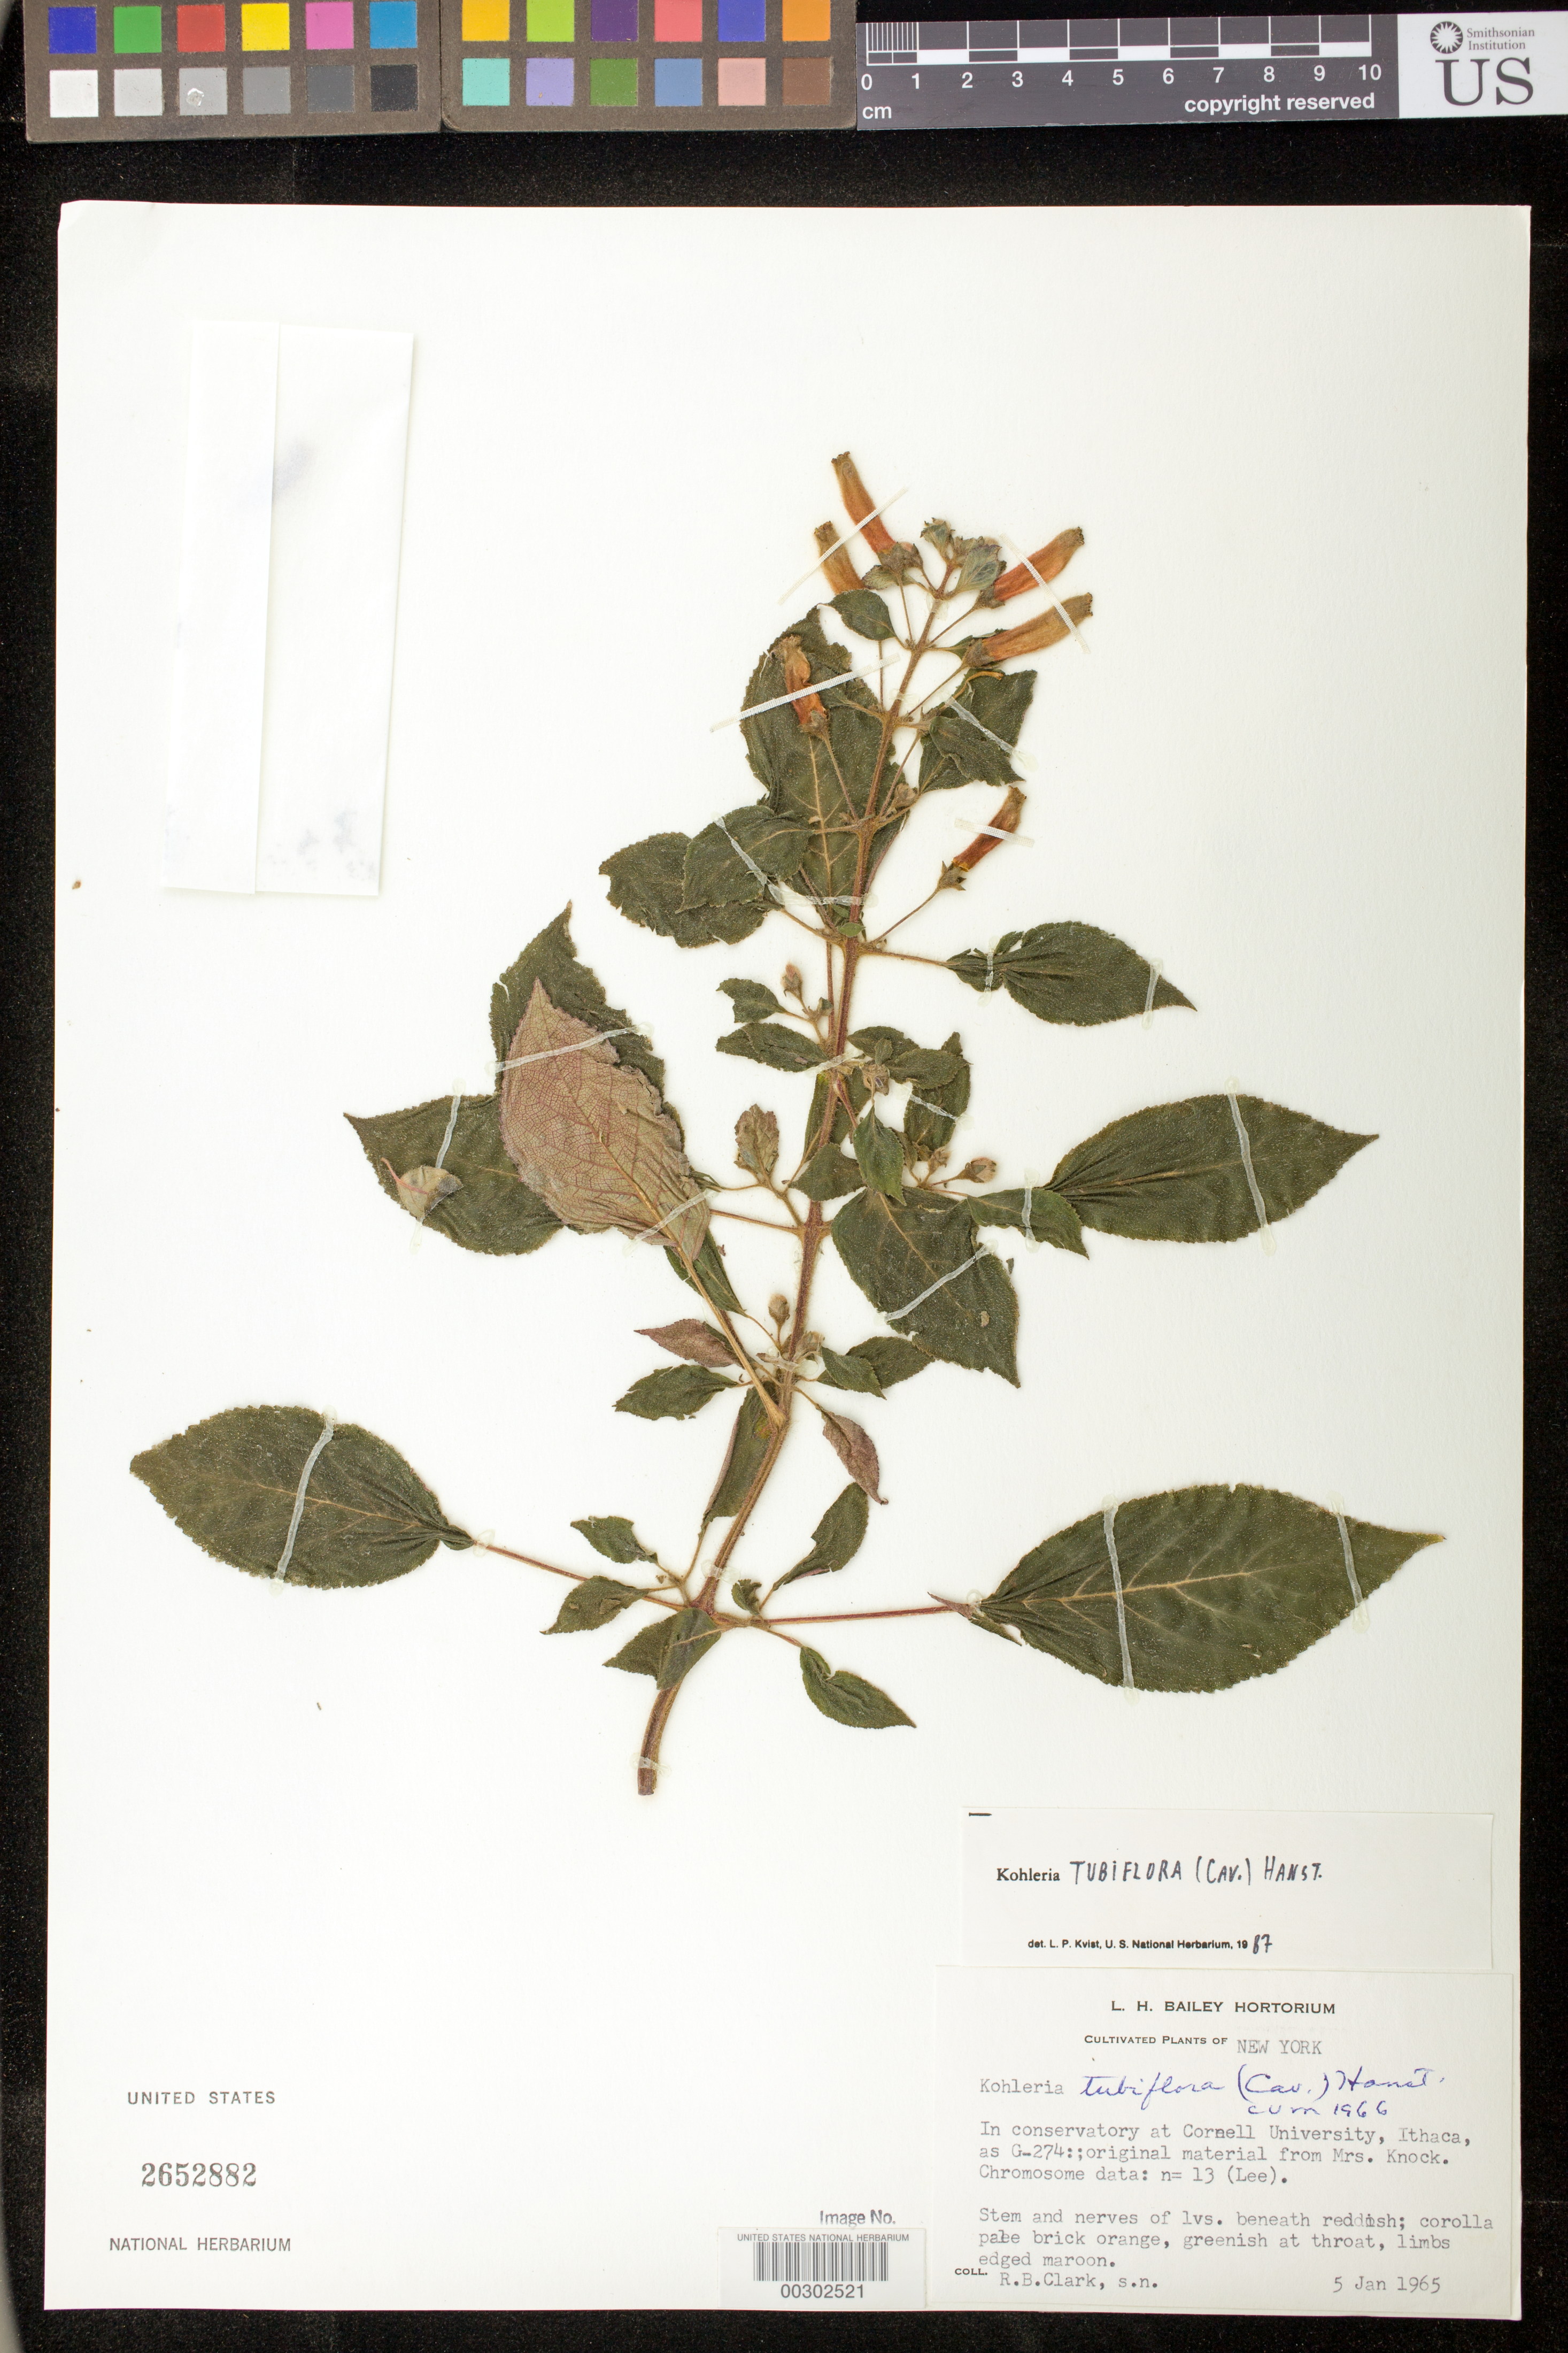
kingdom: Plantae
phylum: Tracheophyta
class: Magnoliopsida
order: Lamiales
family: Gesneriaceae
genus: Kohleria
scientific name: Kohleria tubiflora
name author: (Cav.) Hanst.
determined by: Kvist, L. P., (US), Smithsonian Institution - National Museum of Natural History (UNITED STATES)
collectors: R. B. Clark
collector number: s.n. [G-274]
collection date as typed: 05 Jan 1965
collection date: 1965-01-05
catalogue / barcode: US 2652882